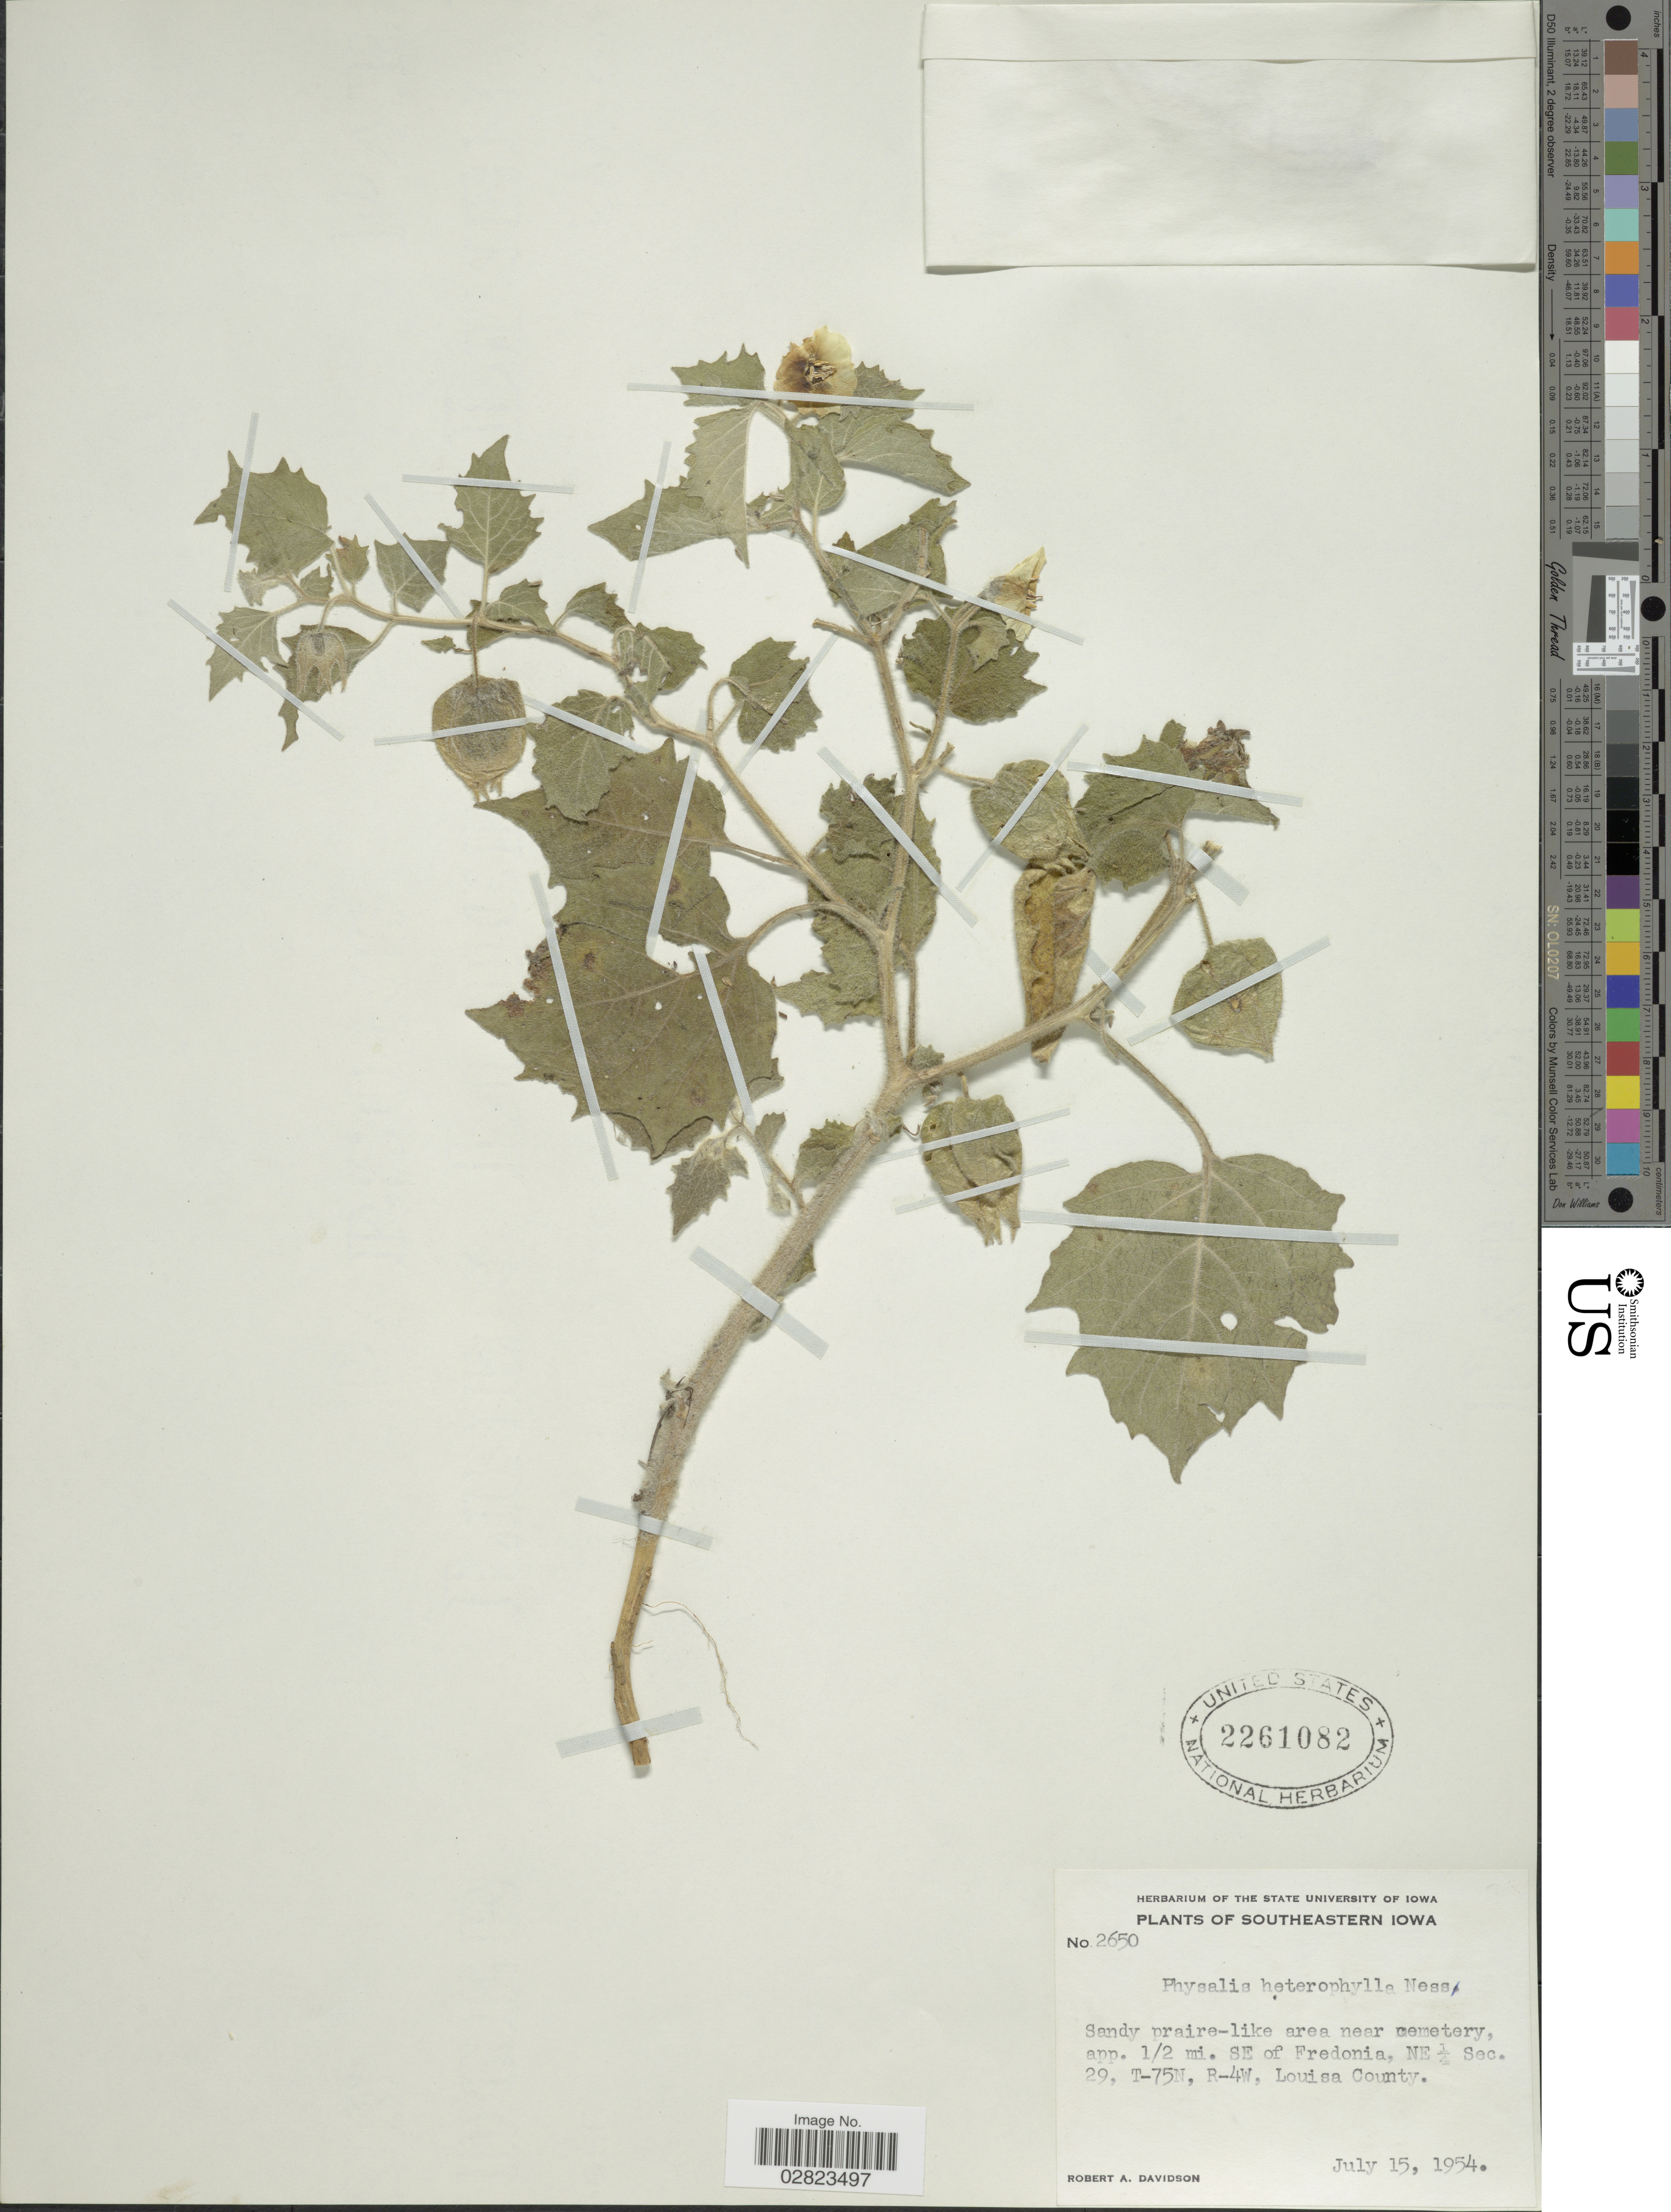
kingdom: Plantae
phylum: Tracheophyta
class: Magnoliopsida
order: Solanales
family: Solanaceae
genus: Physalis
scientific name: Physalis heterophylla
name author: Nees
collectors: R. A. Davidson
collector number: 2650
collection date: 1954-07-15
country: United States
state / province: Iowa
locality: Southeastern Iowa. Sandy prairie-like area near cemetery, app. 1/2 mi. SE of Fredonia, NE ¼ Sec. 29, T-75N, R-4W, Louisa County.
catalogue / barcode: US 2261082